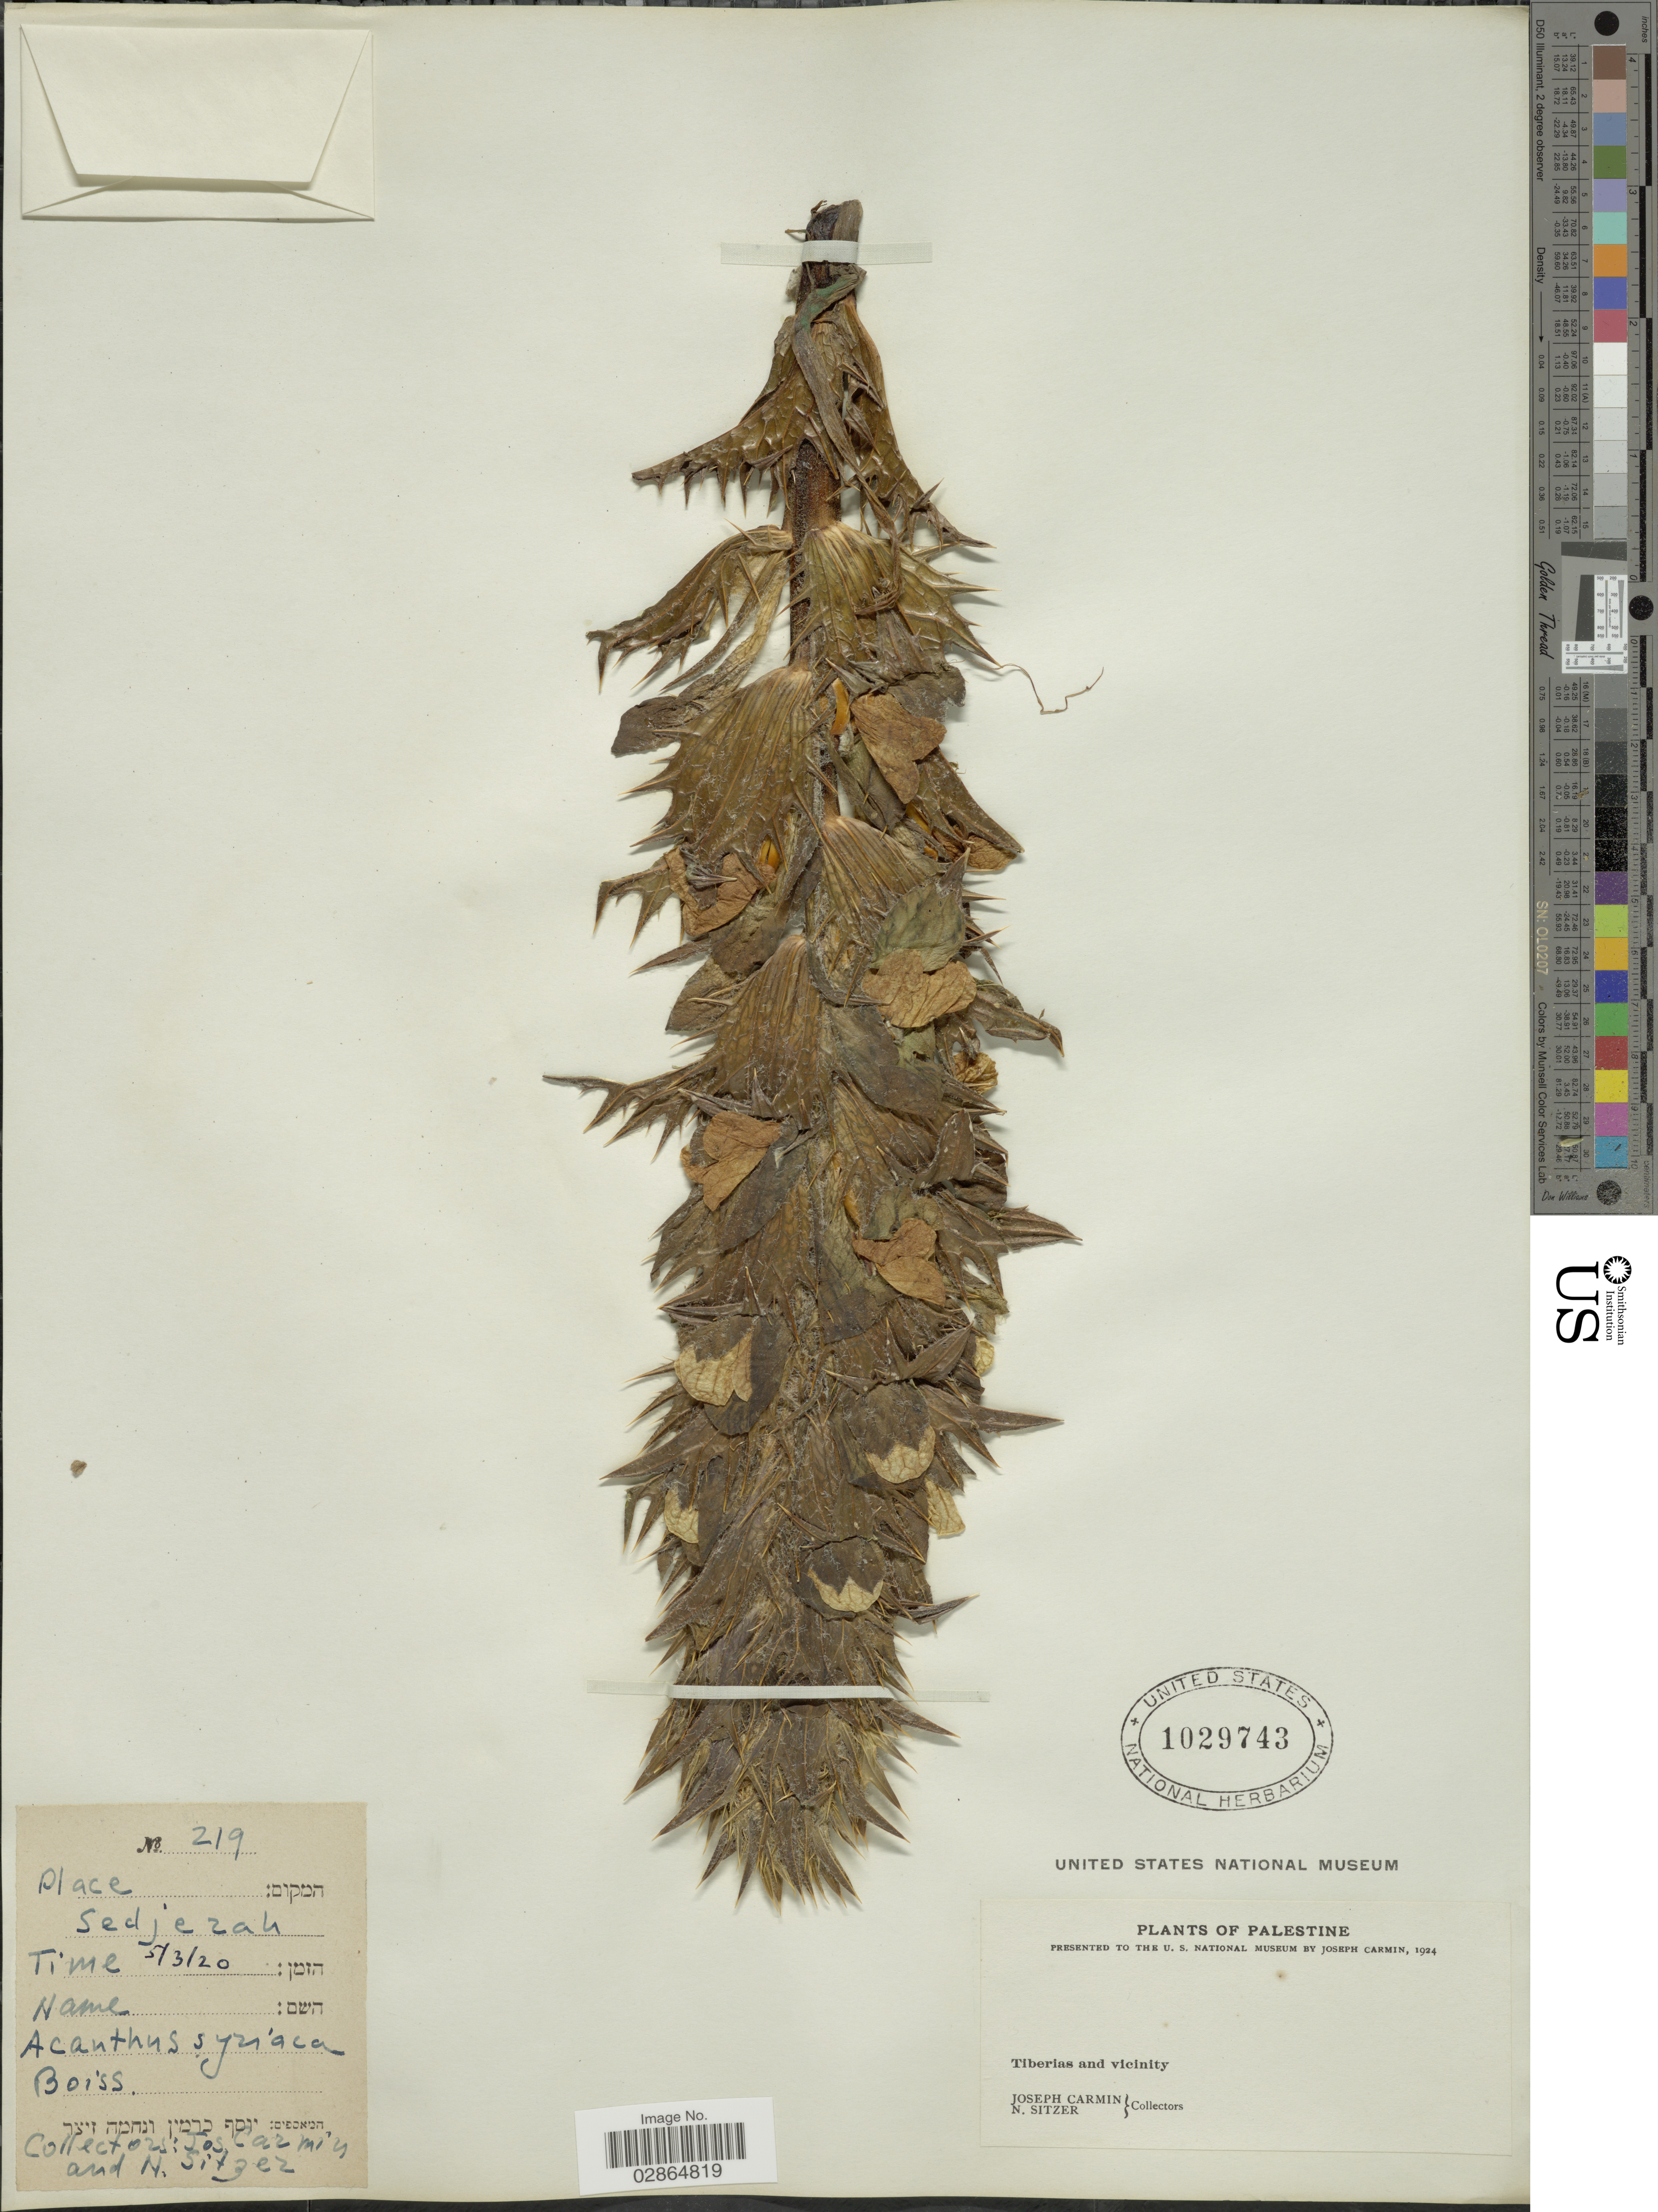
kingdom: Plantae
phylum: Tracheophyta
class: Magnoliopsida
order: Lamiales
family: Acanthaceae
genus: Acanthus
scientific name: Acanthus syriacus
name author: Boiss.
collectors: J. Carmin & N. Sitzer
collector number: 219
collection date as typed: Transcribed d/m/y: 5/3/20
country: Israel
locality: Palestine, Tiberias and vicinity.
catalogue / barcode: US 1029743